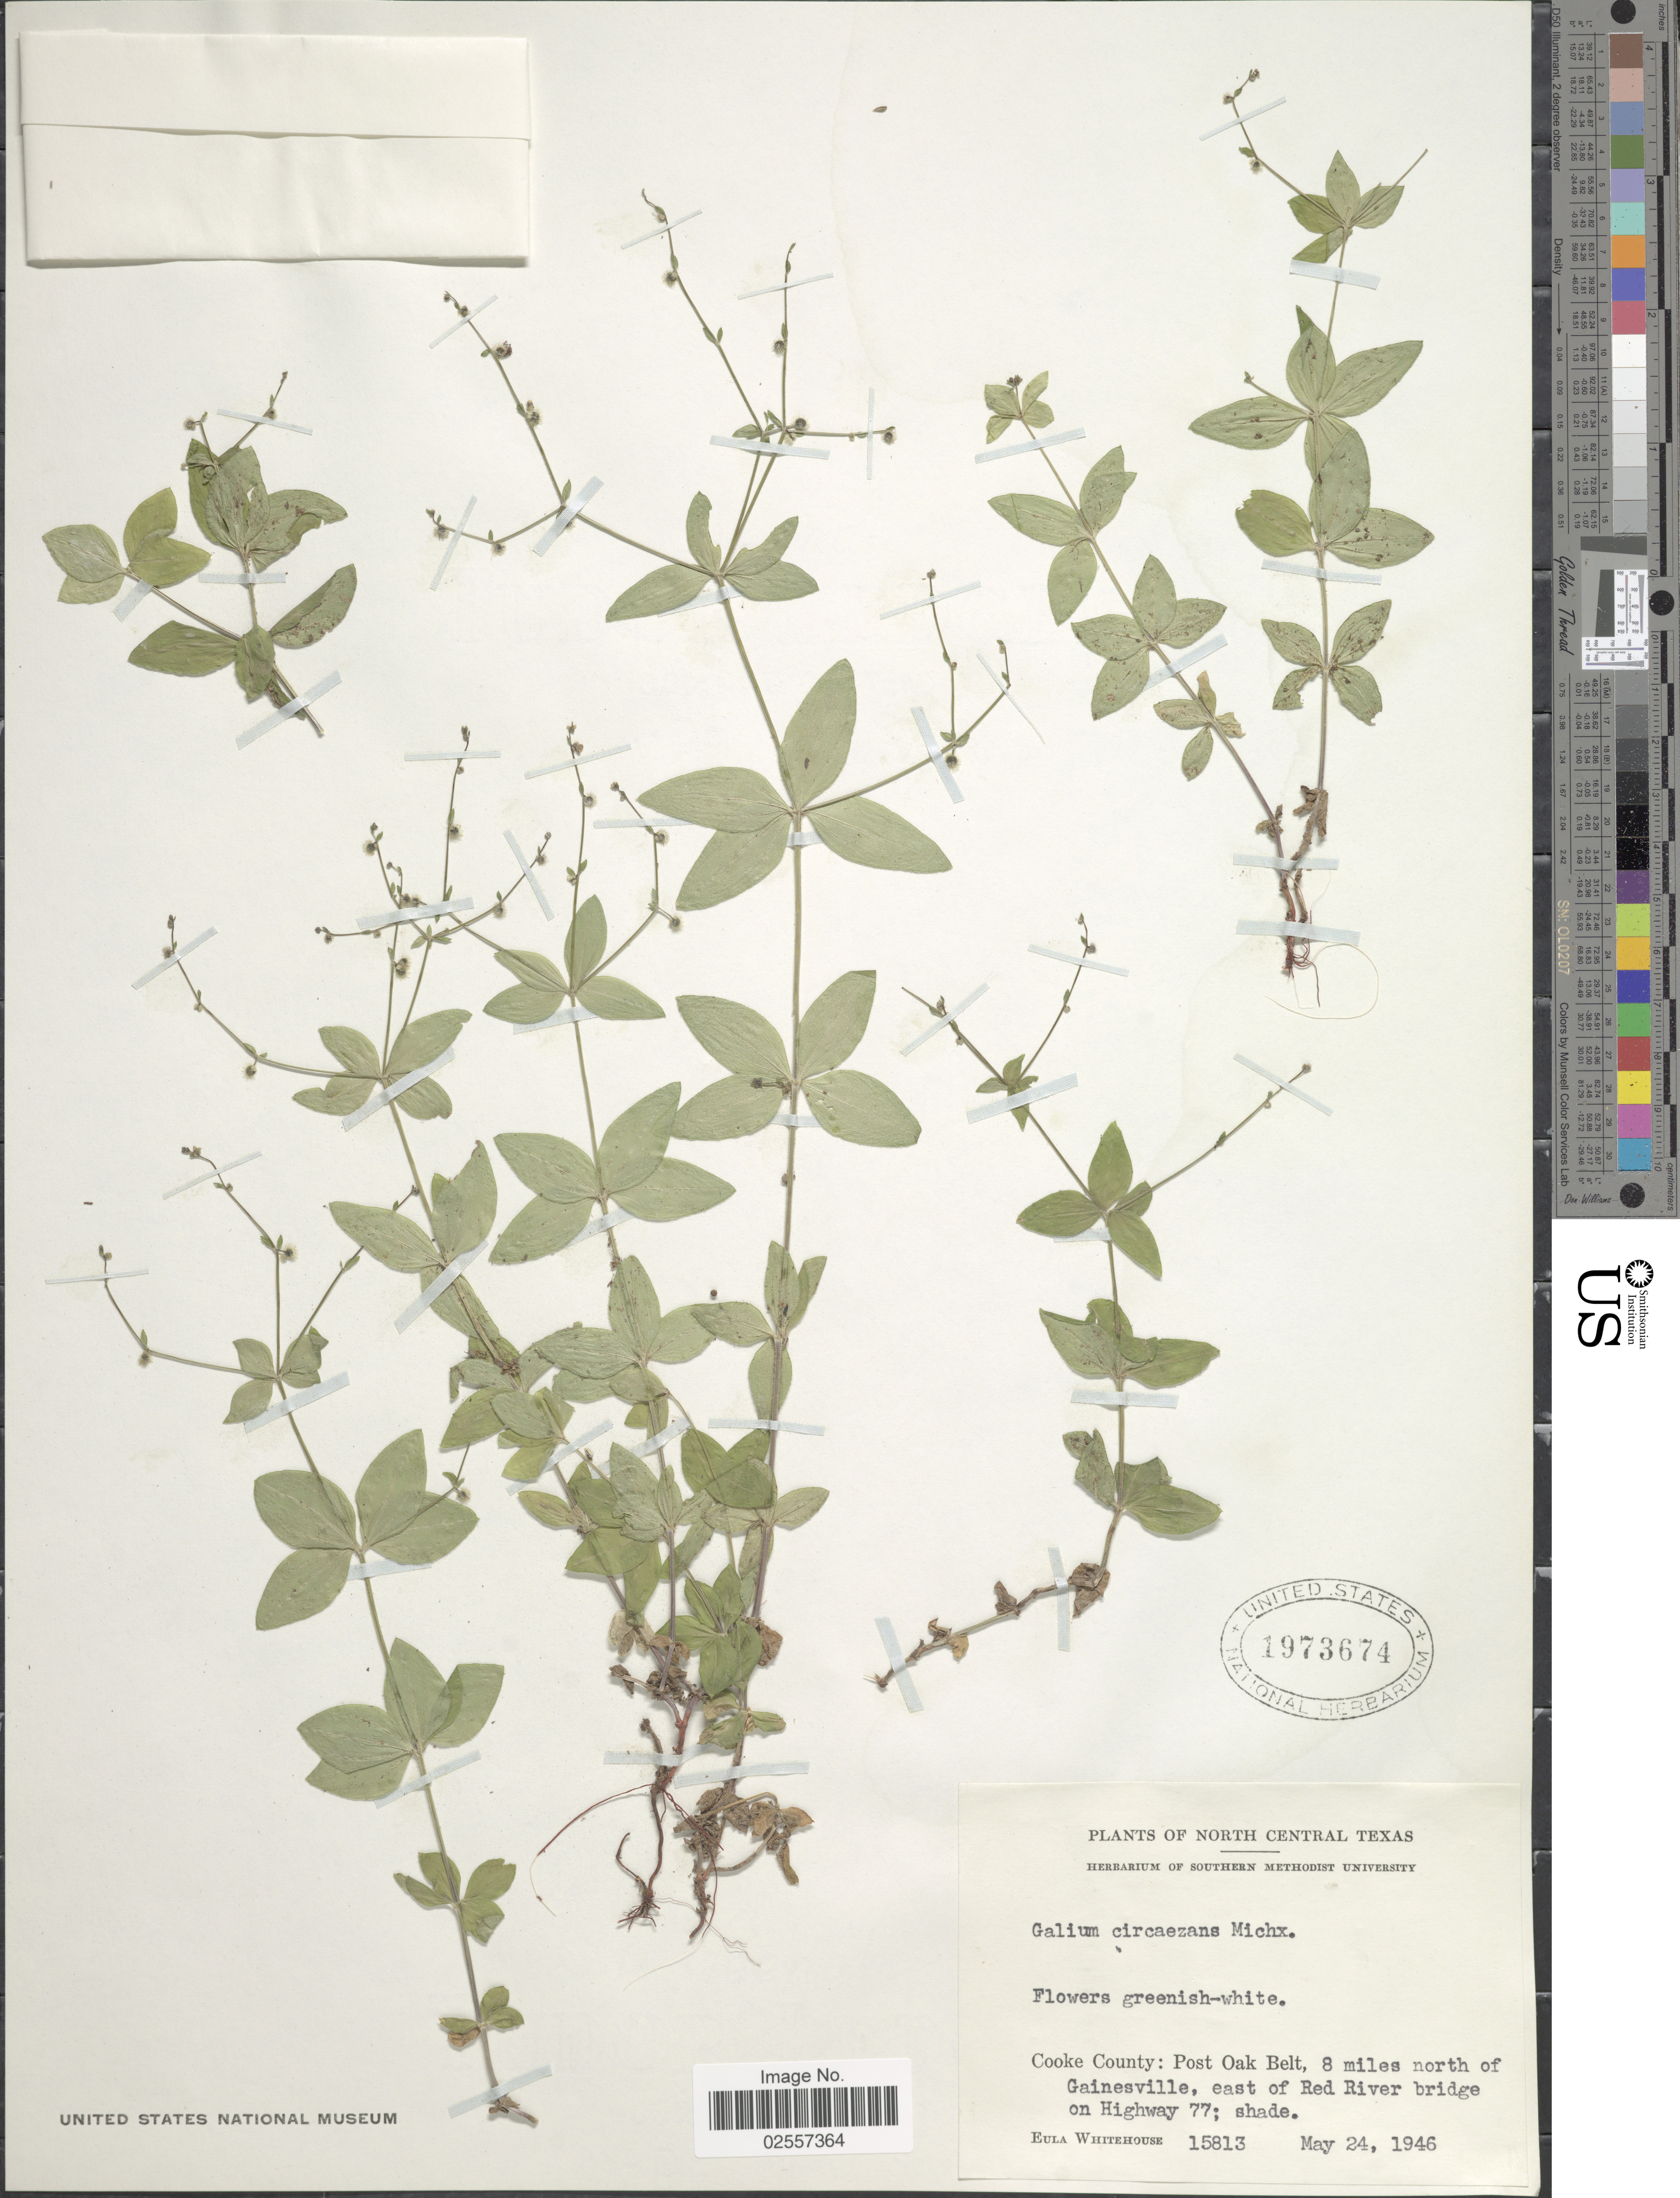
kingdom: Plantae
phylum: Tracheophyta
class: Magnoliopsida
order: Gentianales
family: Rubiaceae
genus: Galium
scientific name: Galium circaezans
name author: Michx.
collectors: E. Whitehouse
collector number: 15813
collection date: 1946-05-24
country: United States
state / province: Texas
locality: North Central Texas. Cooke County: Post Oak Belt, 8 miles north of Gainesville, east of Red River bridge on Highway 77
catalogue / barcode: US 1973674